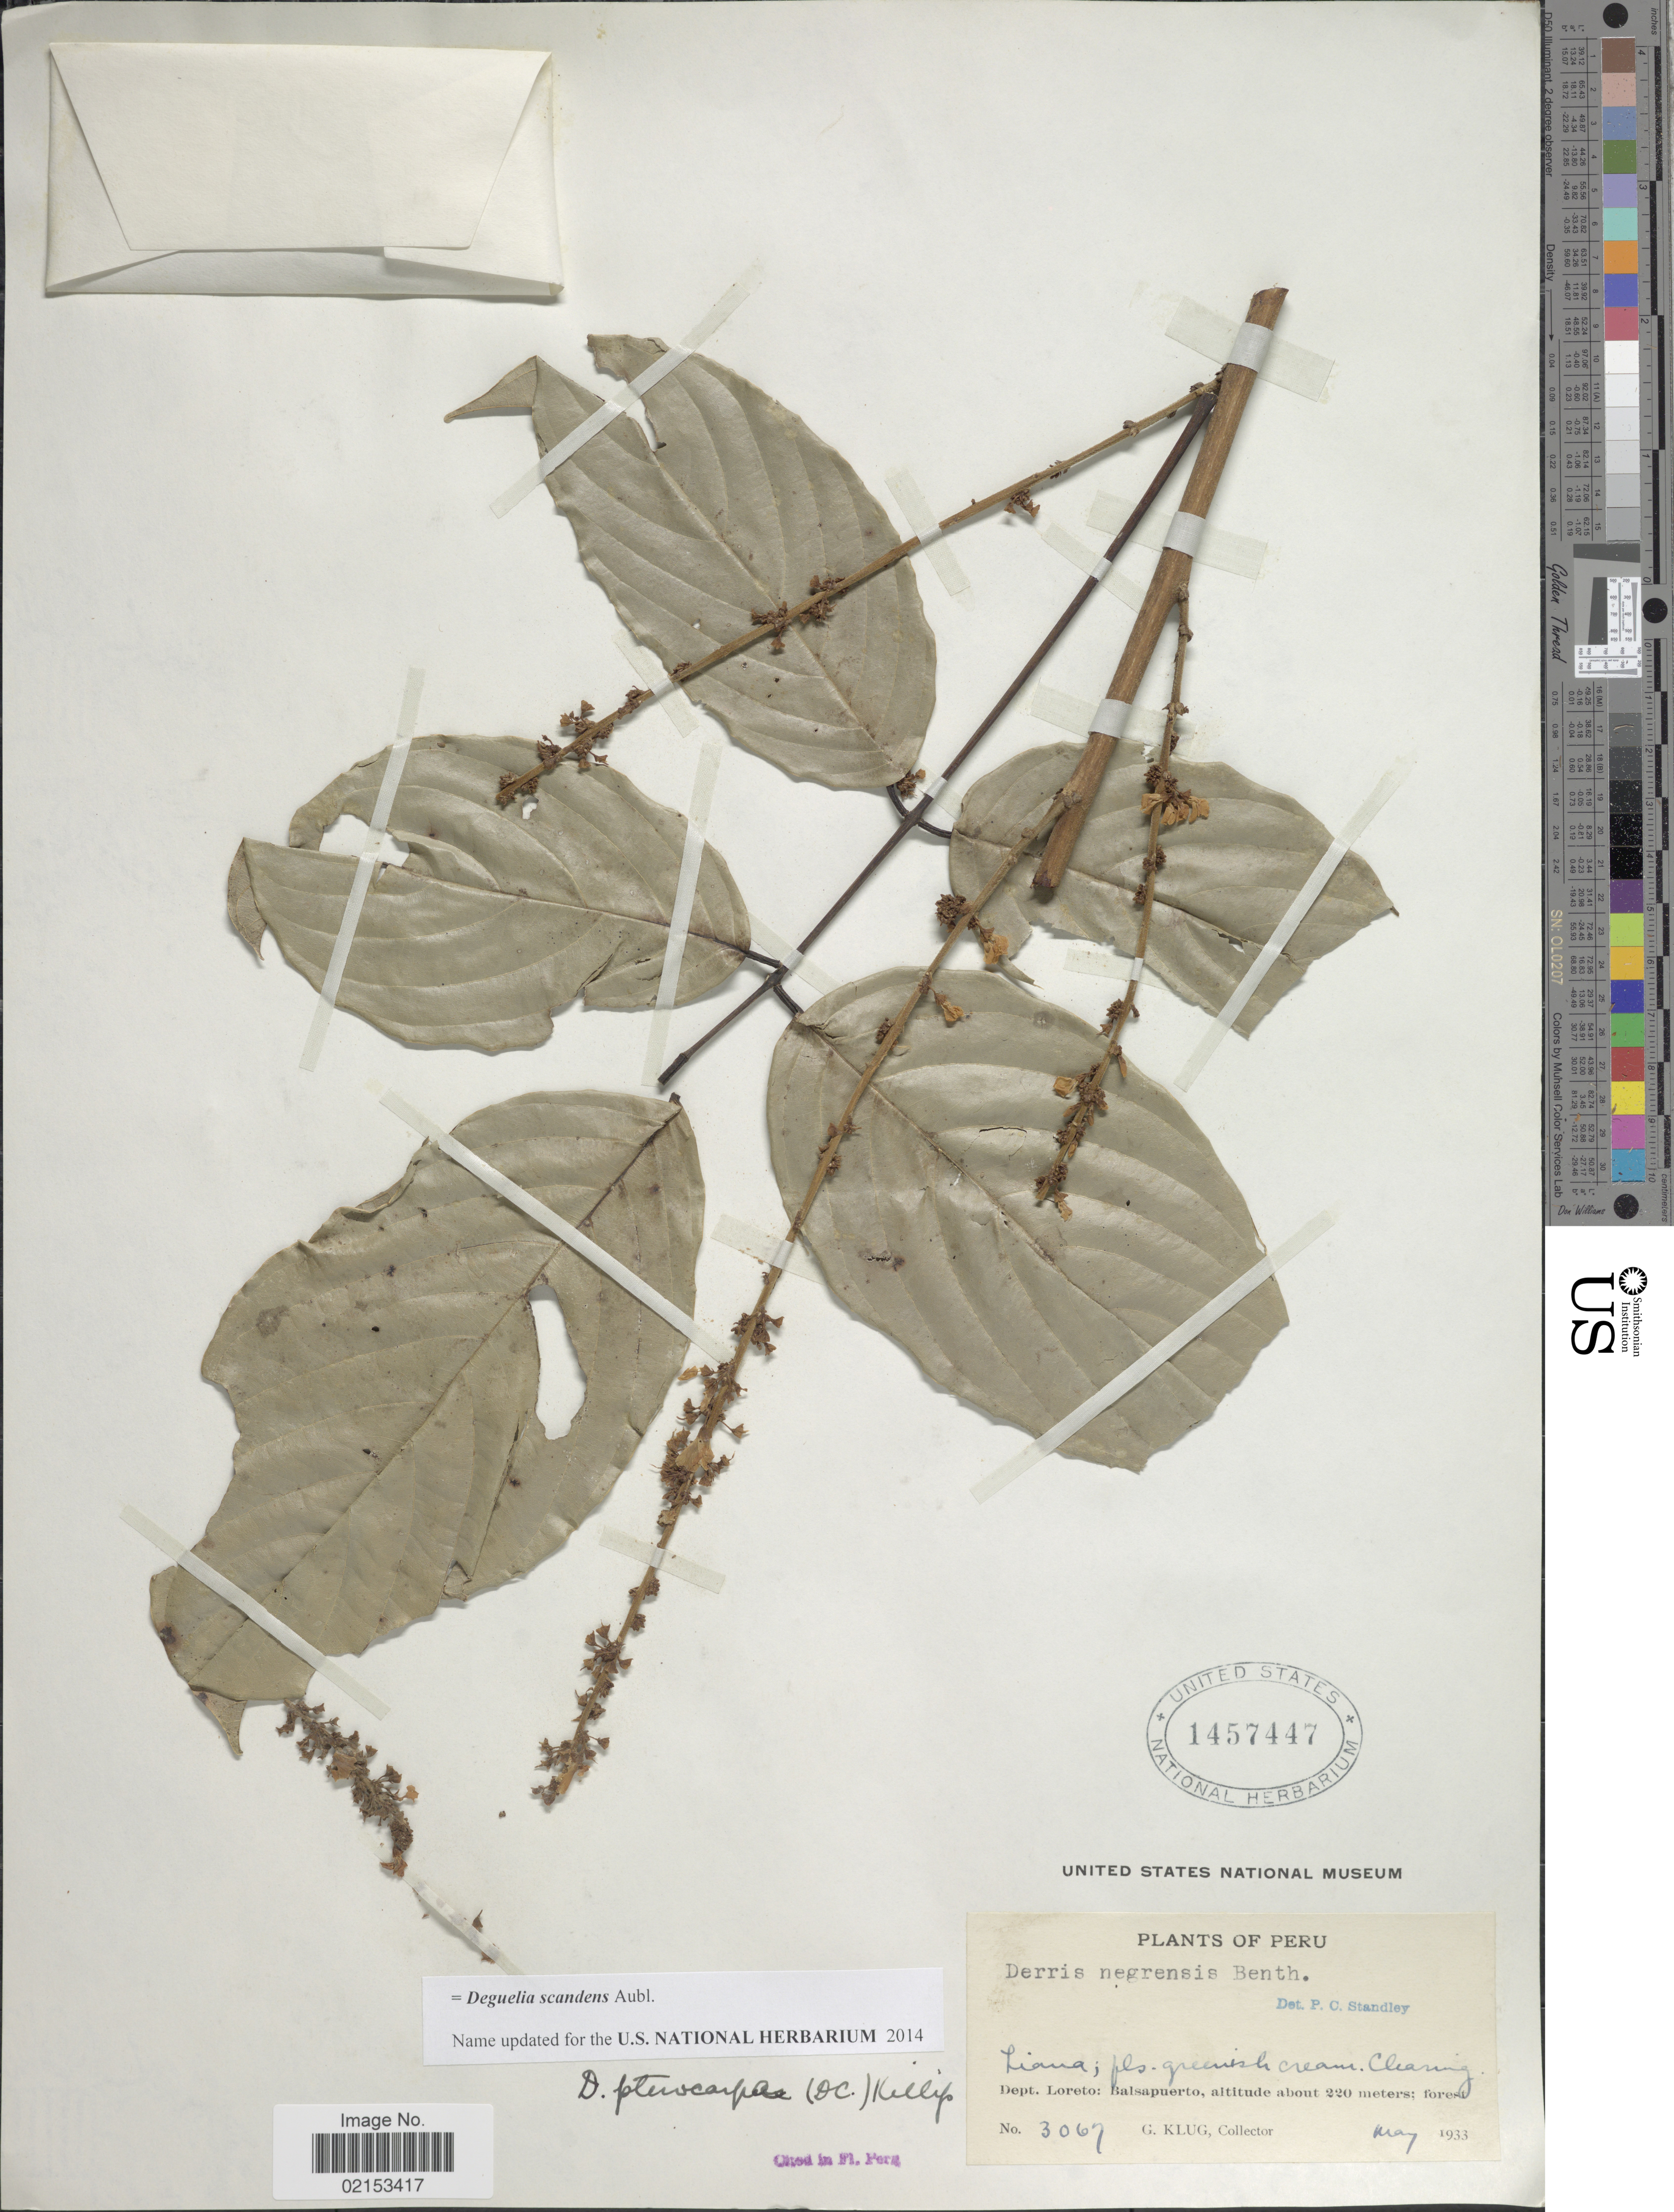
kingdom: Plantae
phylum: Tracheophyta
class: Magnoliopsida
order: Fabales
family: Fabaceae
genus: Deguelia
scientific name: Deguelia scandens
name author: Aubl.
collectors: G. Klug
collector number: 3067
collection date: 1933-05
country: Peru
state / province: Loreto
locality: Balsapuerto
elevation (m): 220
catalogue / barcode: US 1457447